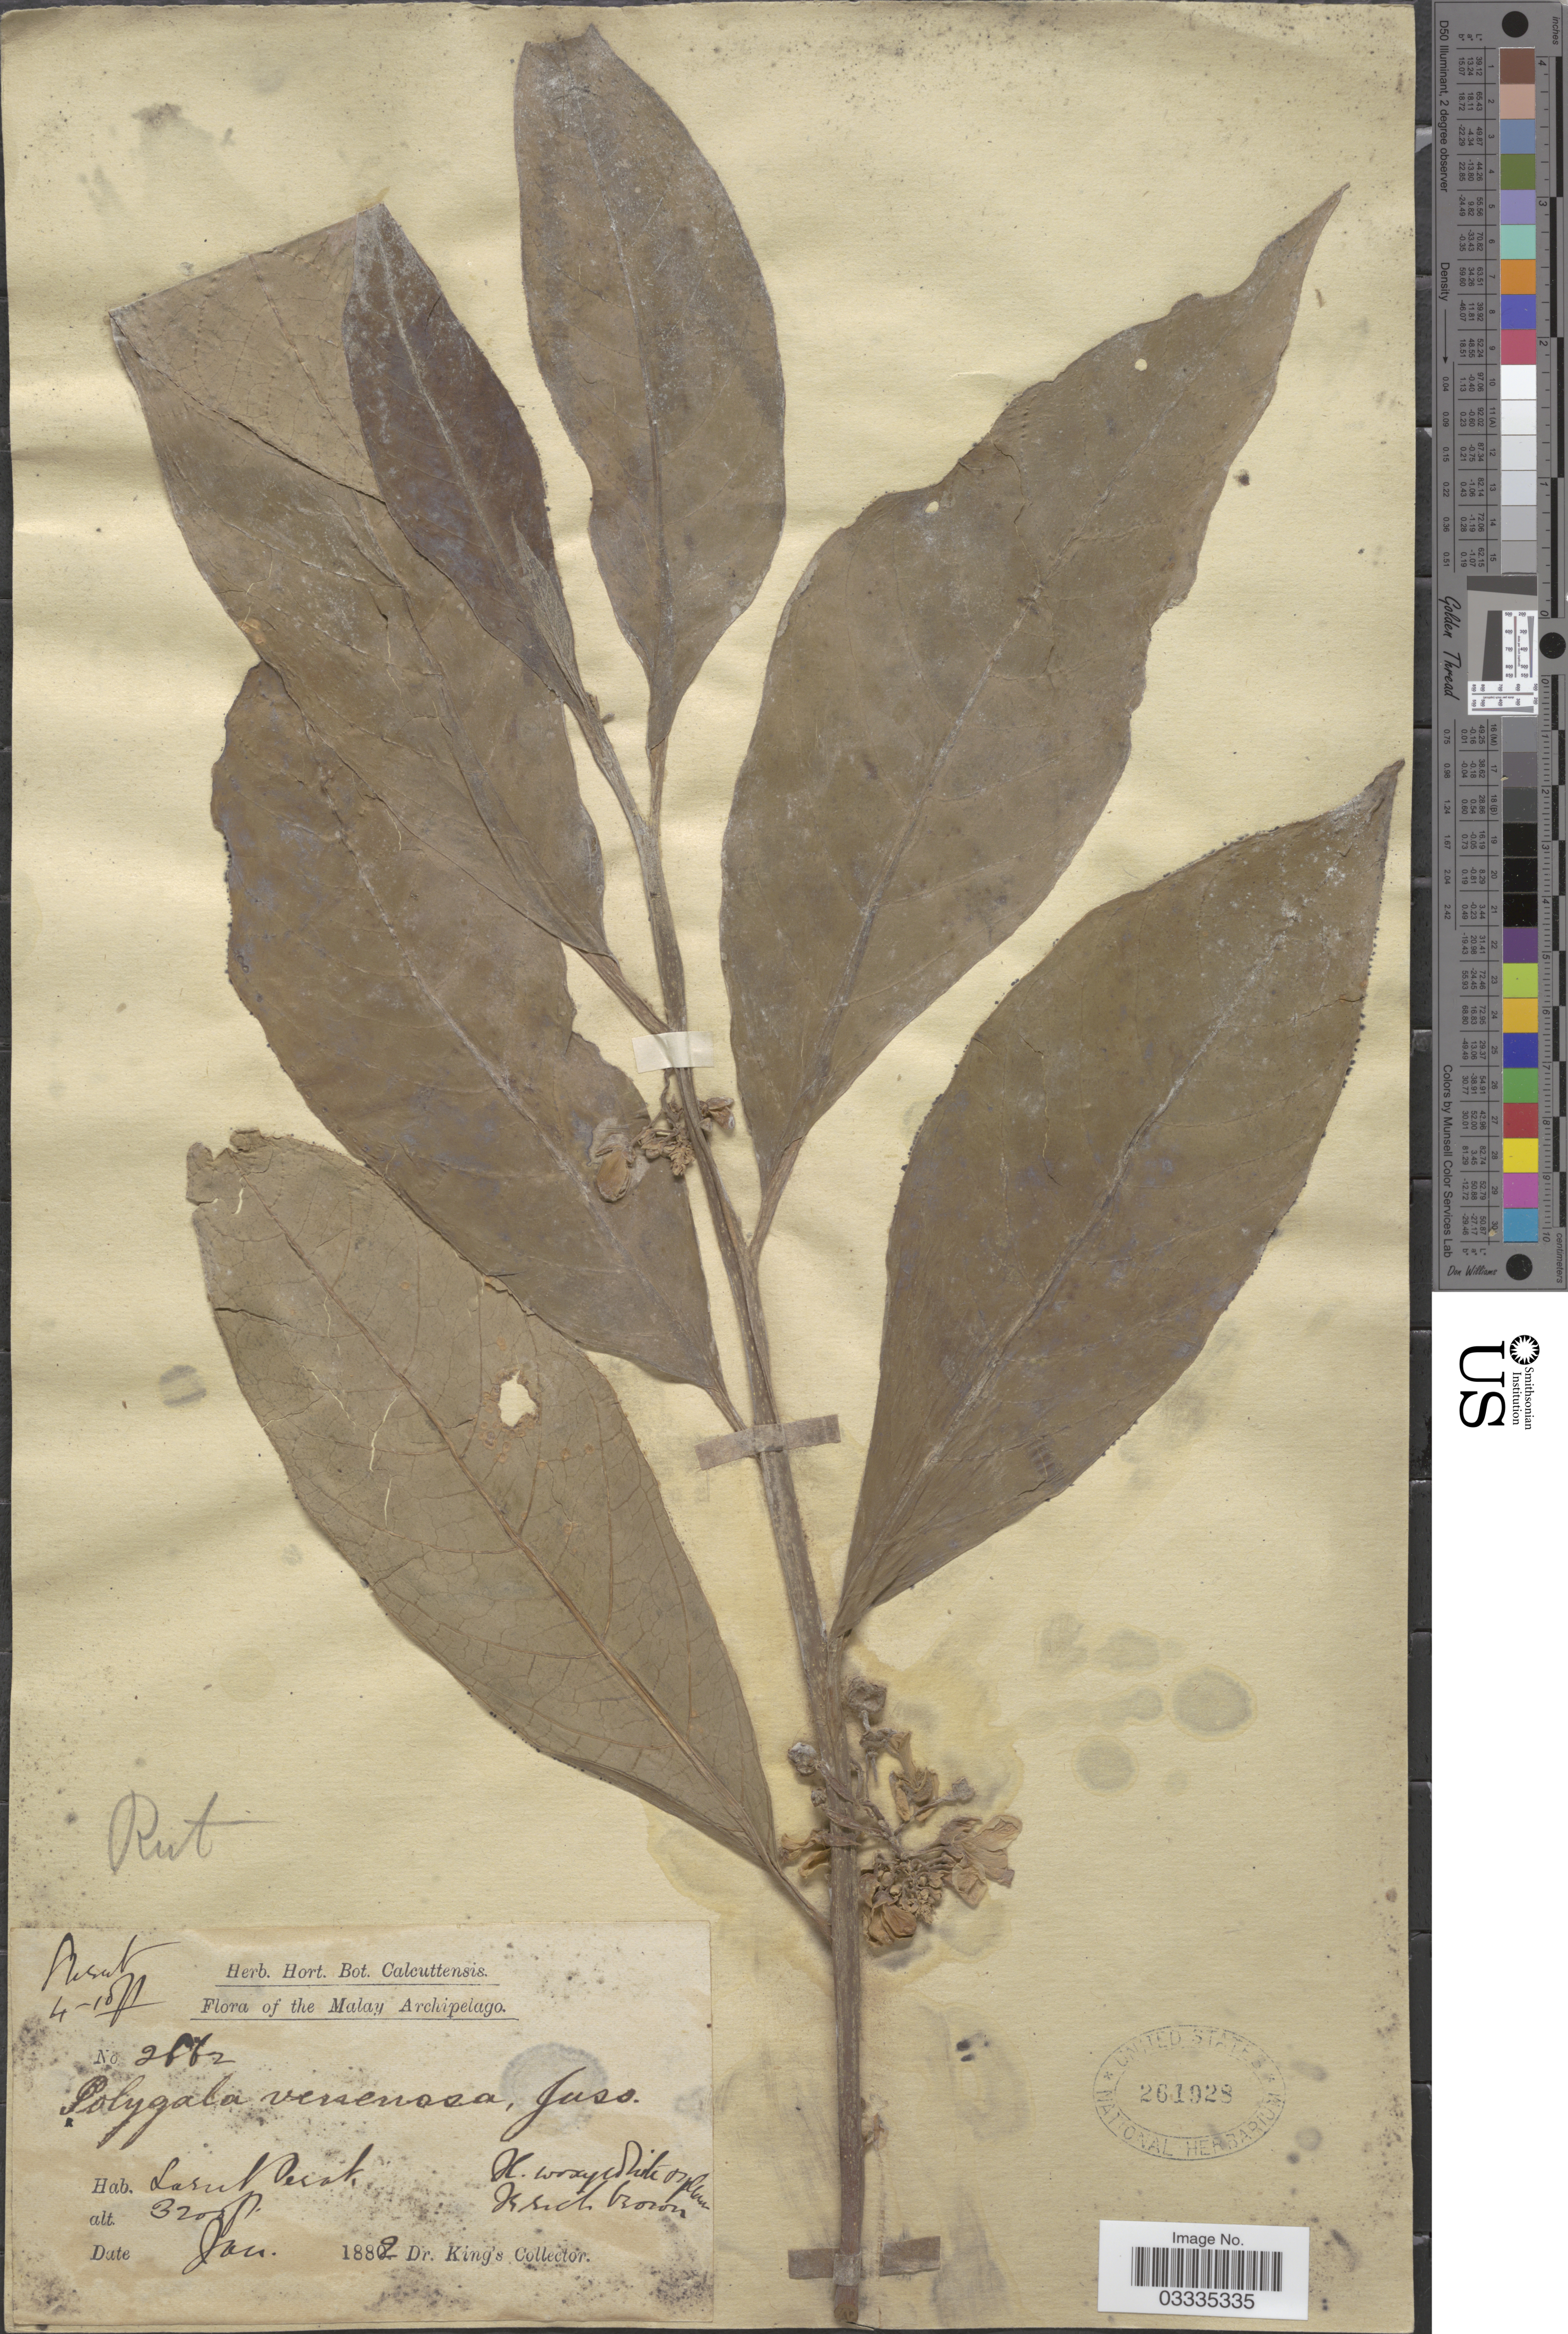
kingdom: Plantae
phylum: Tracheophyta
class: Magnoliopsida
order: Fabales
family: Polygalaceae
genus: Polygala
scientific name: Polygala venenosa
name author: Juss. ex Poir.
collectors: Dr. King's collector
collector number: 2662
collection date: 1882-01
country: Malaysia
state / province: Perak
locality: Larut Perak.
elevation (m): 975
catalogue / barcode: US 261928